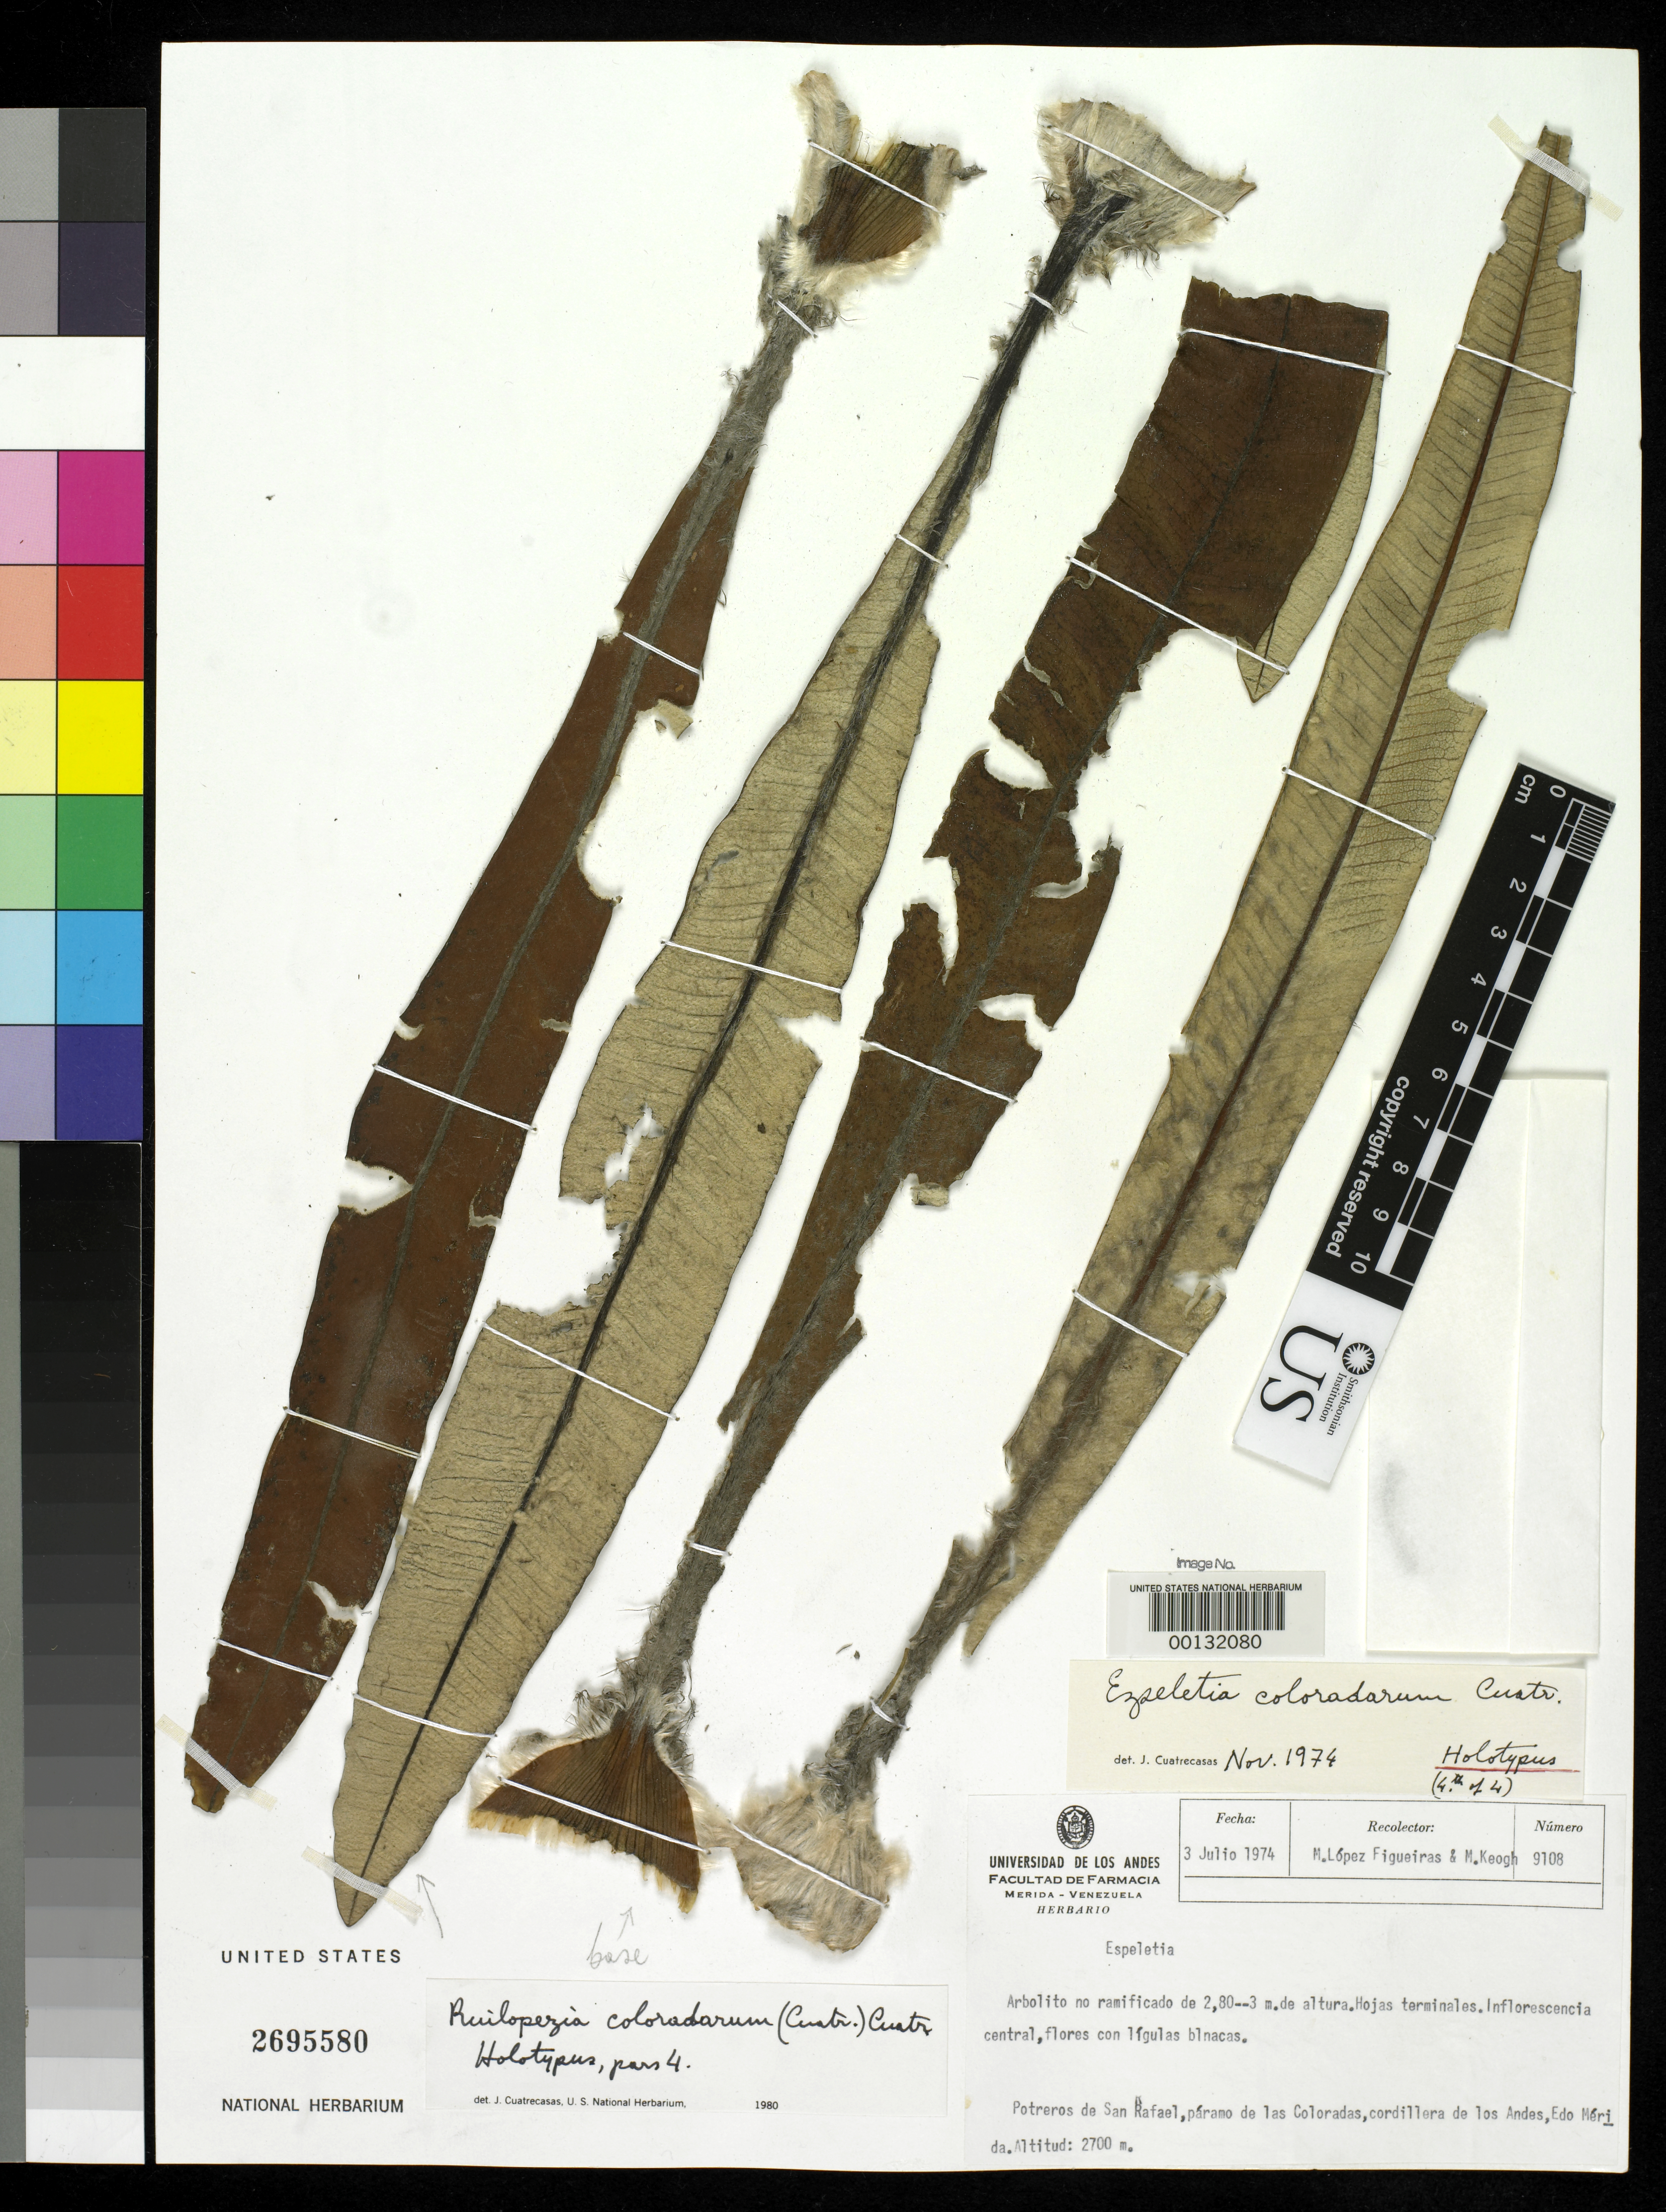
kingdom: Plantae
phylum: Tracheophyta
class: Magnoliopsida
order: Asterales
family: Asteraceae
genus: Espeletia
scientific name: Espeletia coloradarum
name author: Cuatrec.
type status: Holotype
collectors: M. López Figueiras & M. Keogh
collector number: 9108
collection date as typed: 03 Jul 1974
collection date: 1974-07-03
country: Venezuela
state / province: Mérida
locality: Potreros de San Rafael, Páramo de las Coloradas, Cordillera de Los Andes.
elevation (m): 2700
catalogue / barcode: US 2695580